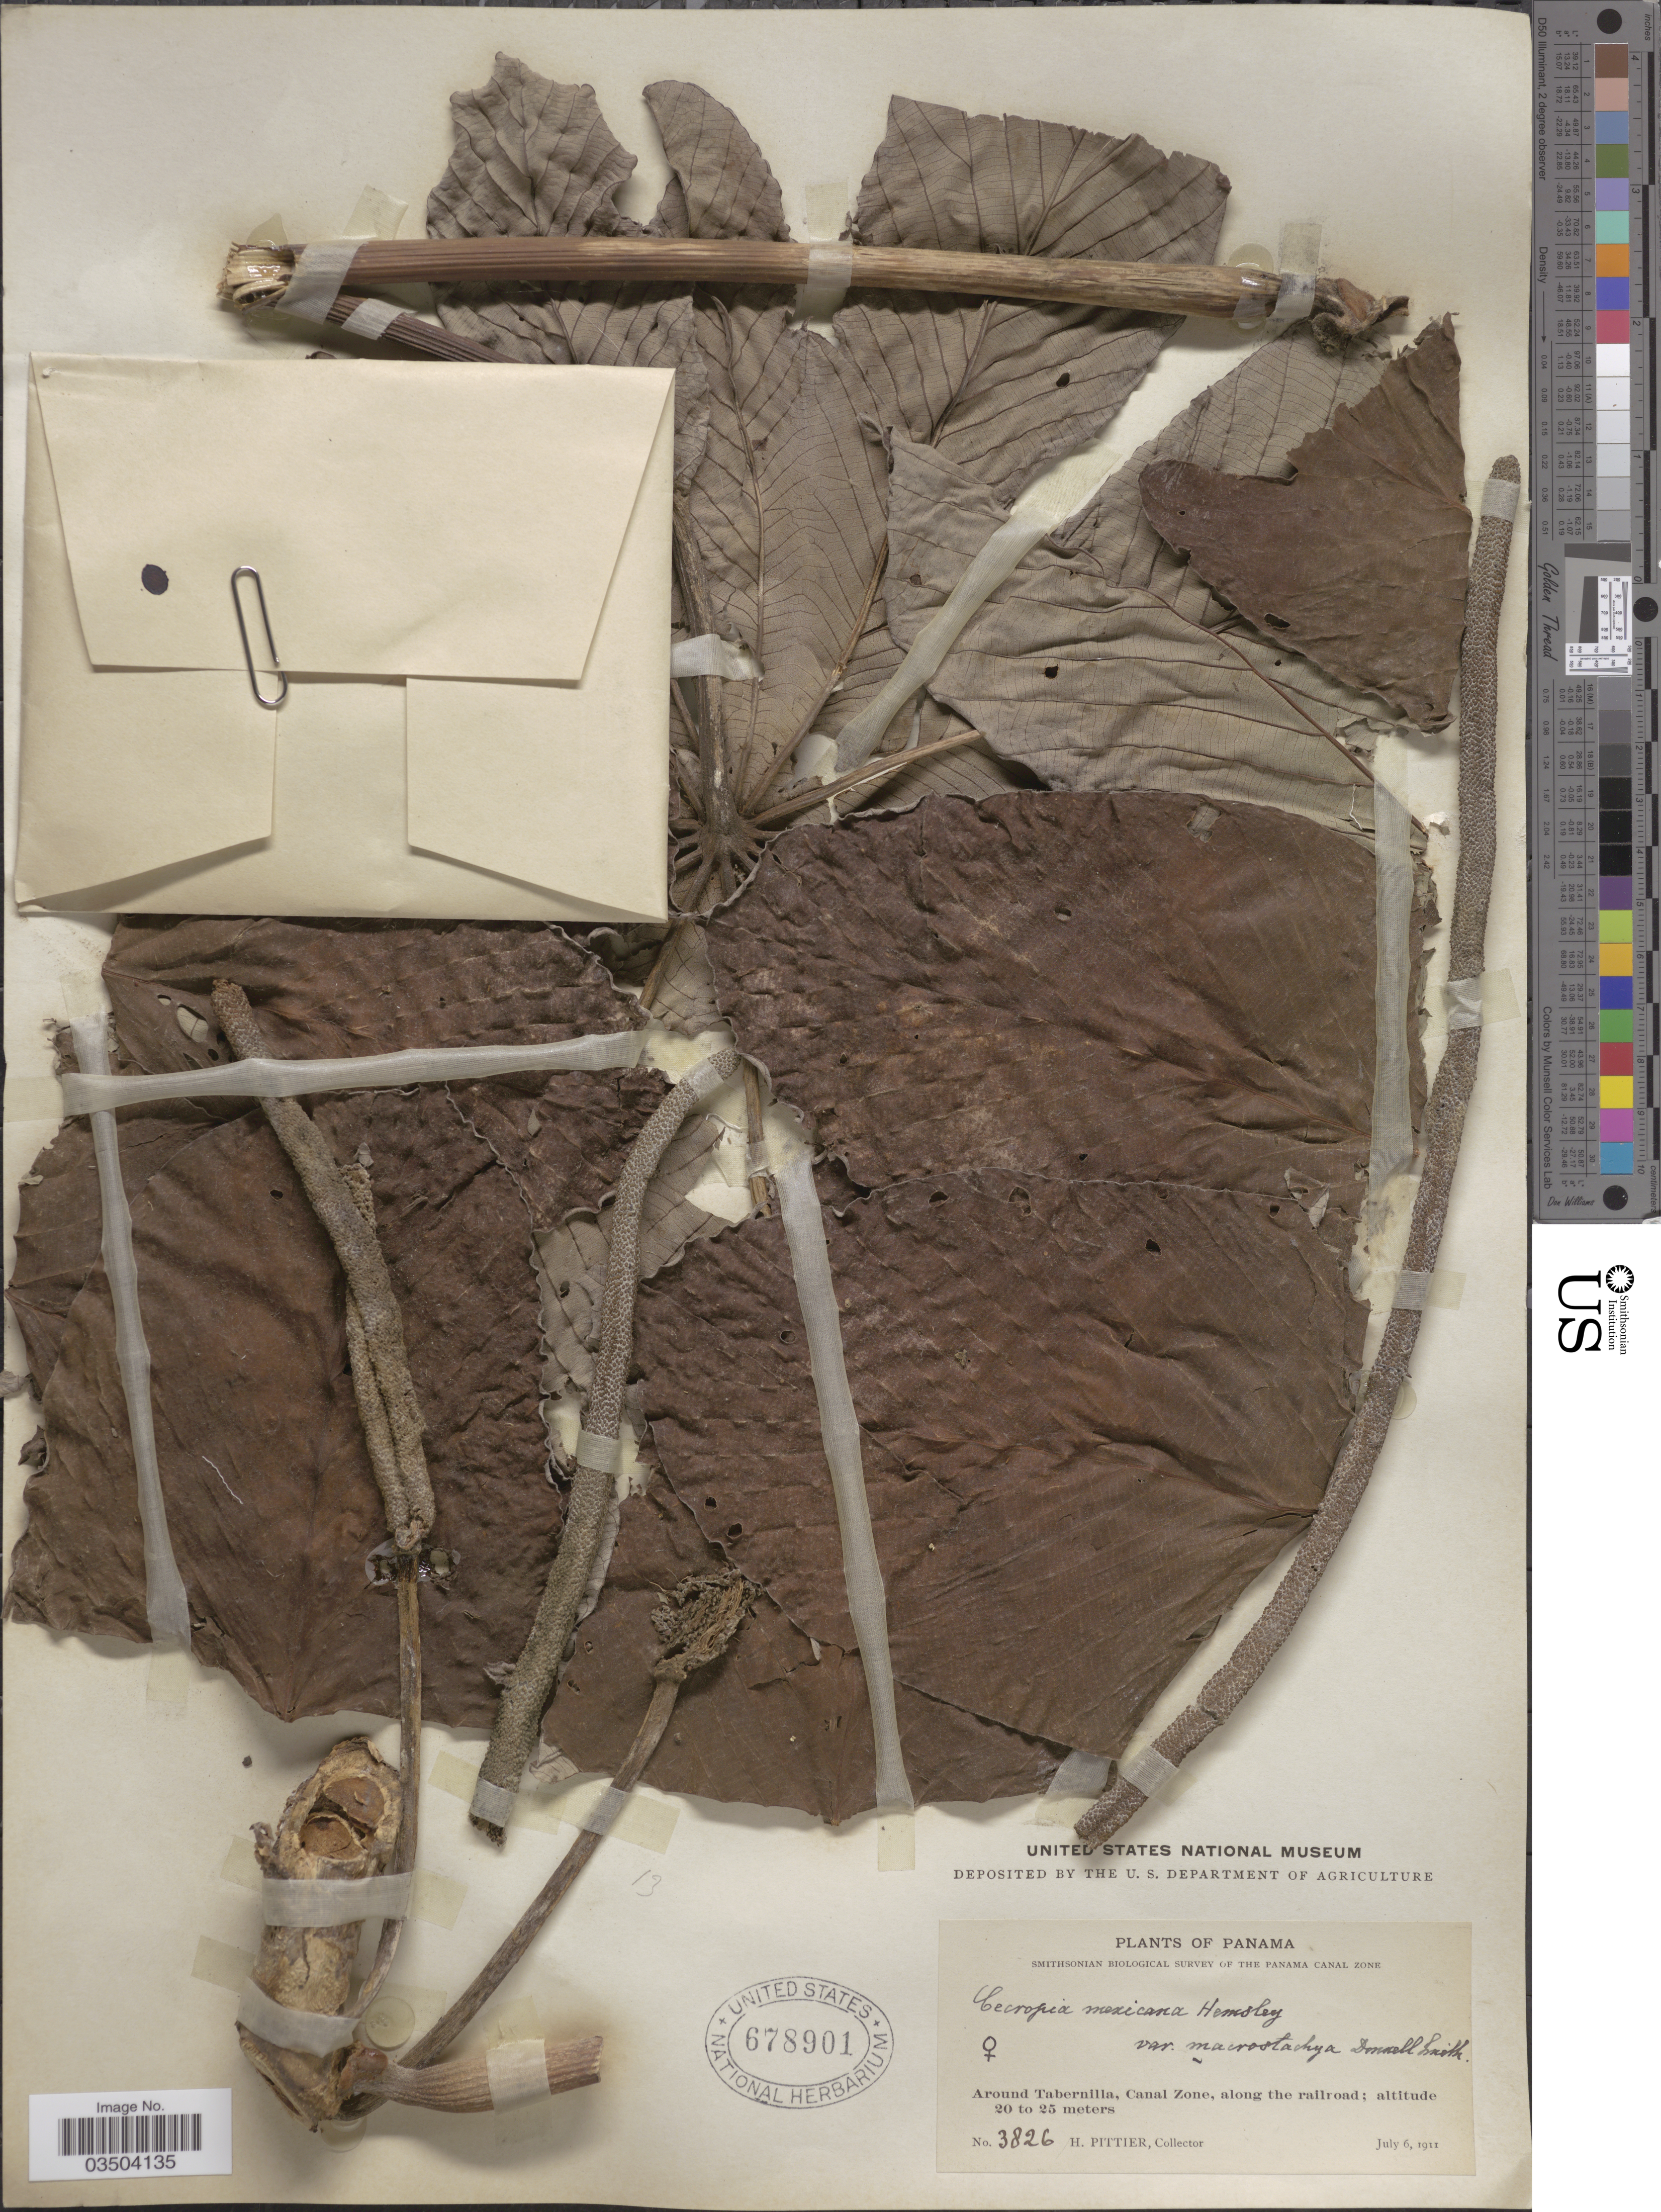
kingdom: Plantae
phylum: Tracheophyta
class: Magnoliopsida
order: Rosales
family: Urticaceae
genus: Cecropia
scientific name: Cecropia obtusifolia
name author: Bertol.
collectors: H. F. Pittier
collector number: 3826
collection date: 1911-07-06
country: Panama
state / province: Colón / Panamá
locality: Around Tabernilla, Canal Zone, along the railroad.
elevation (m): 20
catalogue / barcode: US 678901